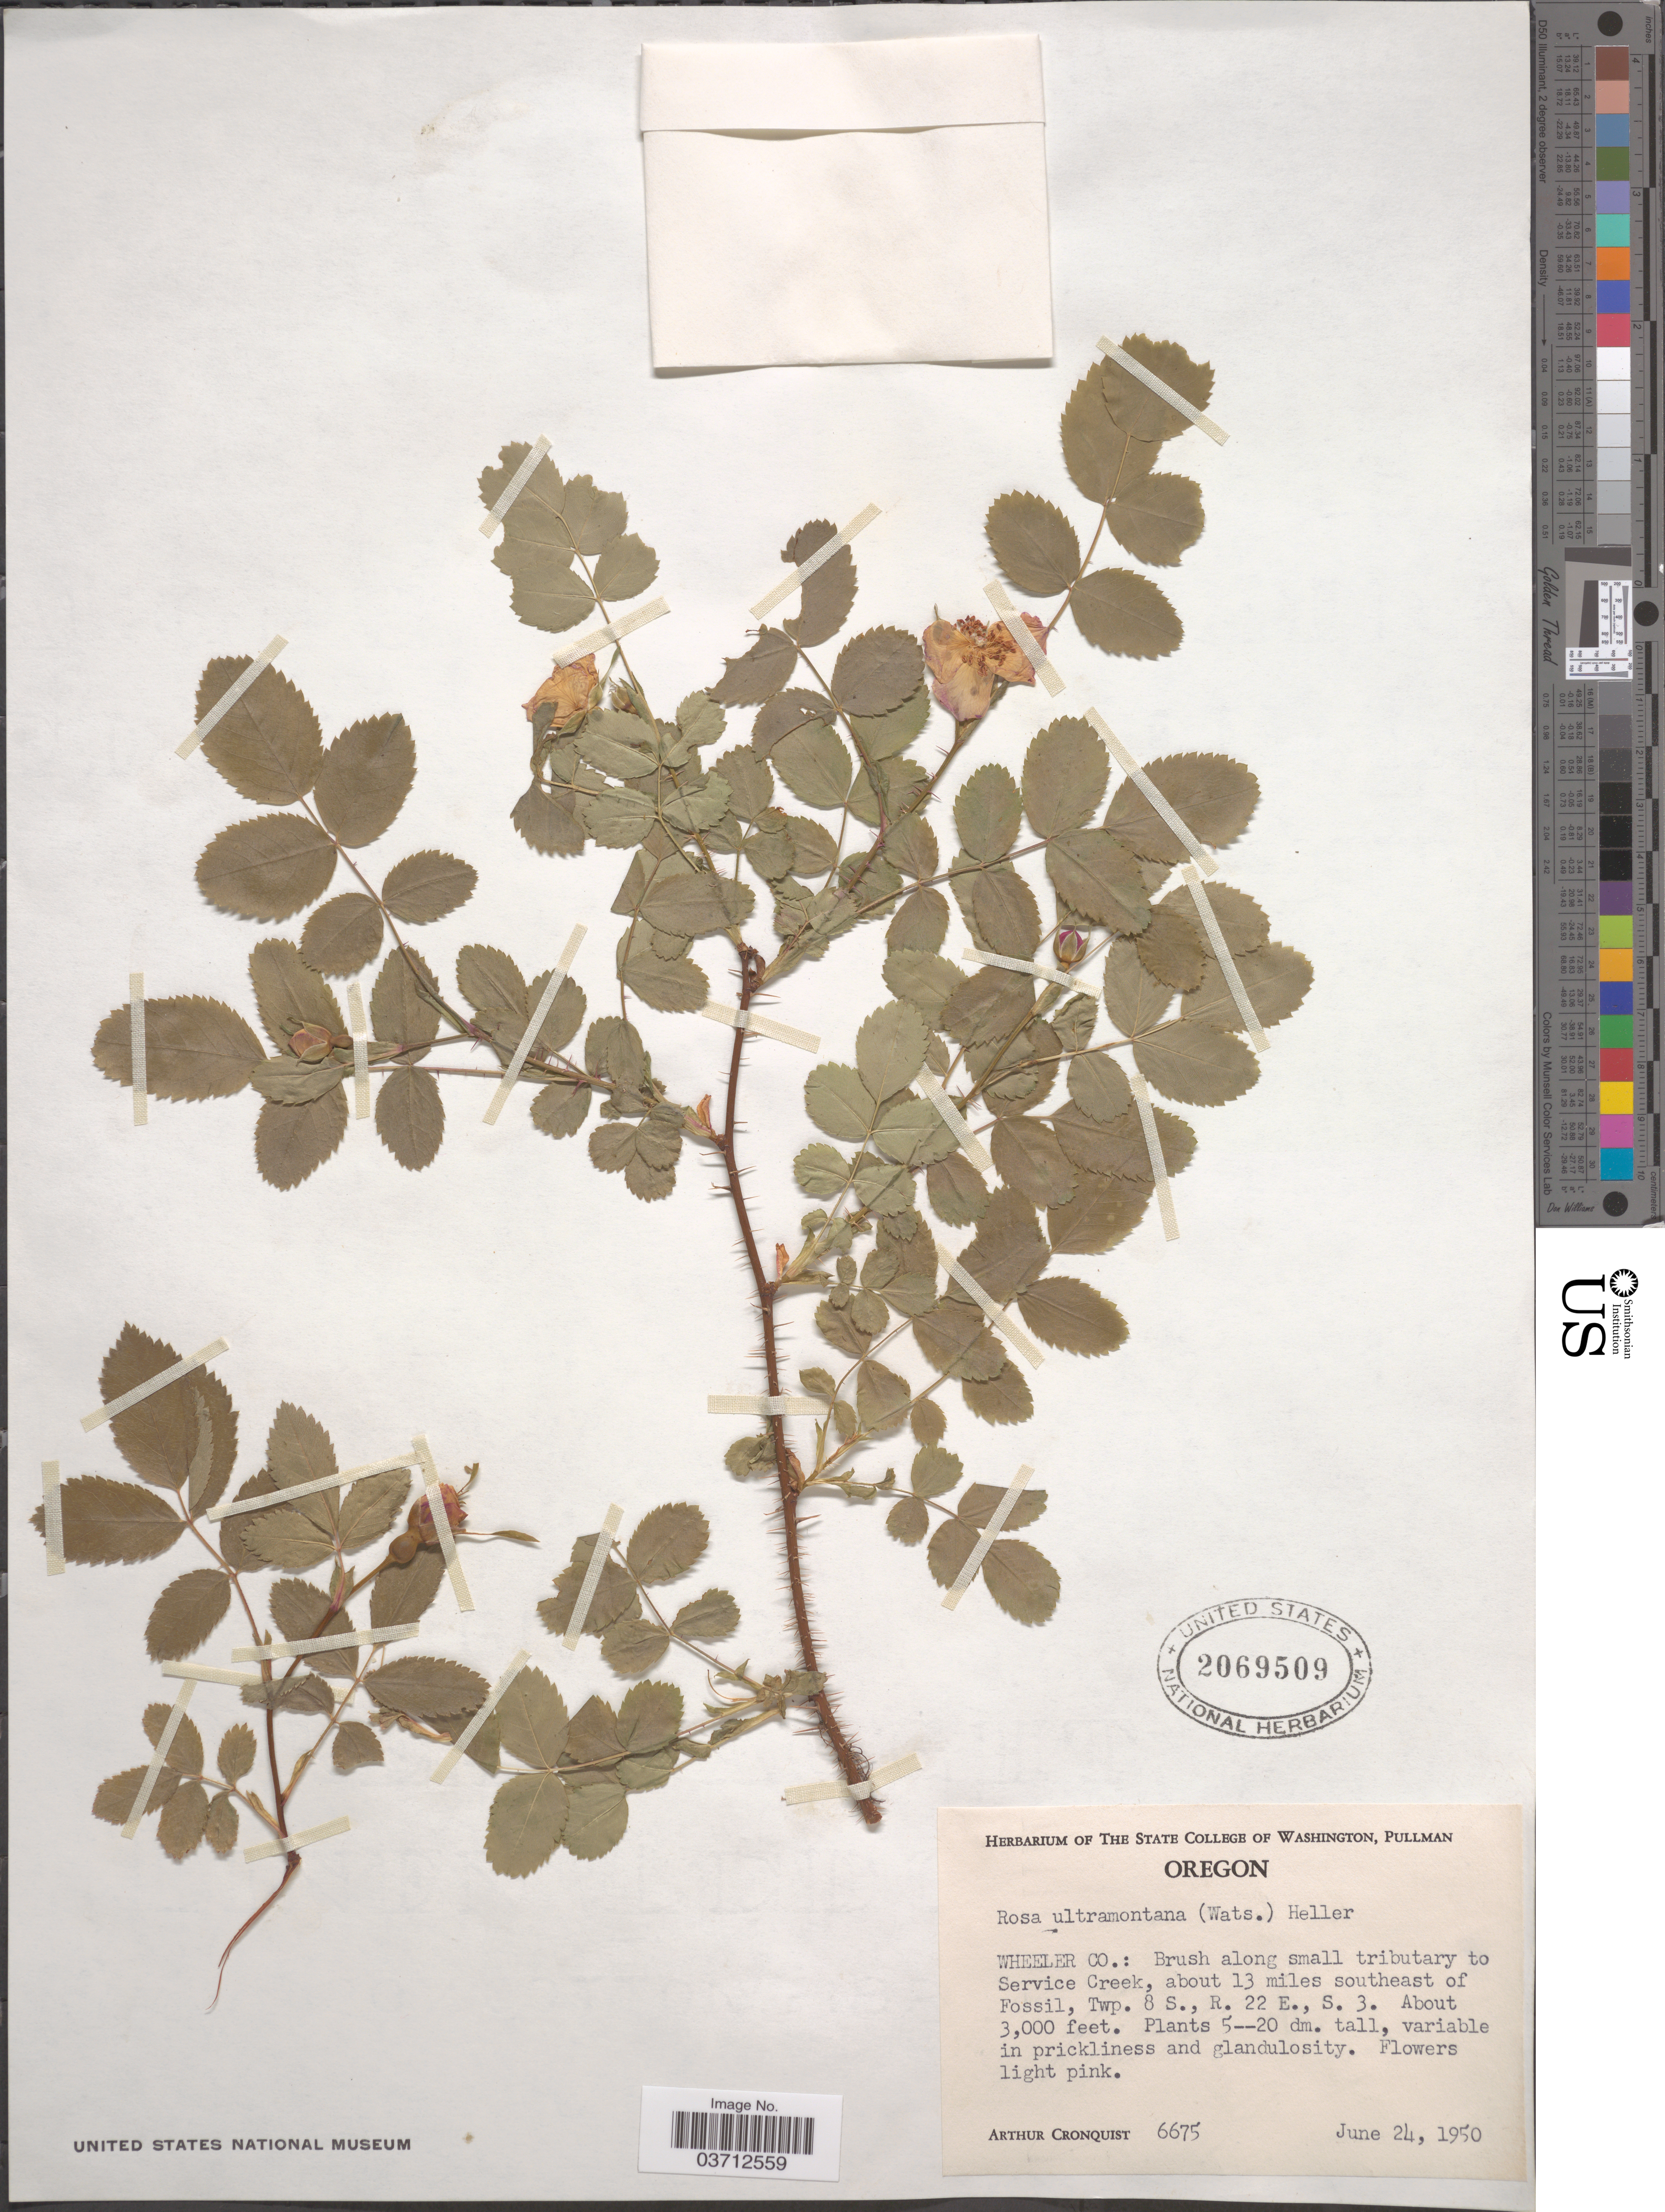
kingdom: Plantae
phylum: Tracheophyta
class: Magnoliopsida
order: Rosales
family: Rosaceae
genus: Rosa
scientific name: Rosa woodsii var. ultramontana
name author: Lindl.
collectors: A. J. Cronquist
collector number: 6675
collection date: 1950-06-24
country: United States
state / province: Oregon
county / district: Wheeler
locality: Wheeler Co.: Brush along small tributary to Service Creek, about 13 miles southeast of Fossil, Twp. 8 S., R. 22 E., S. 3.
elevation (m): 914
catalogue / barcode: US 2069509